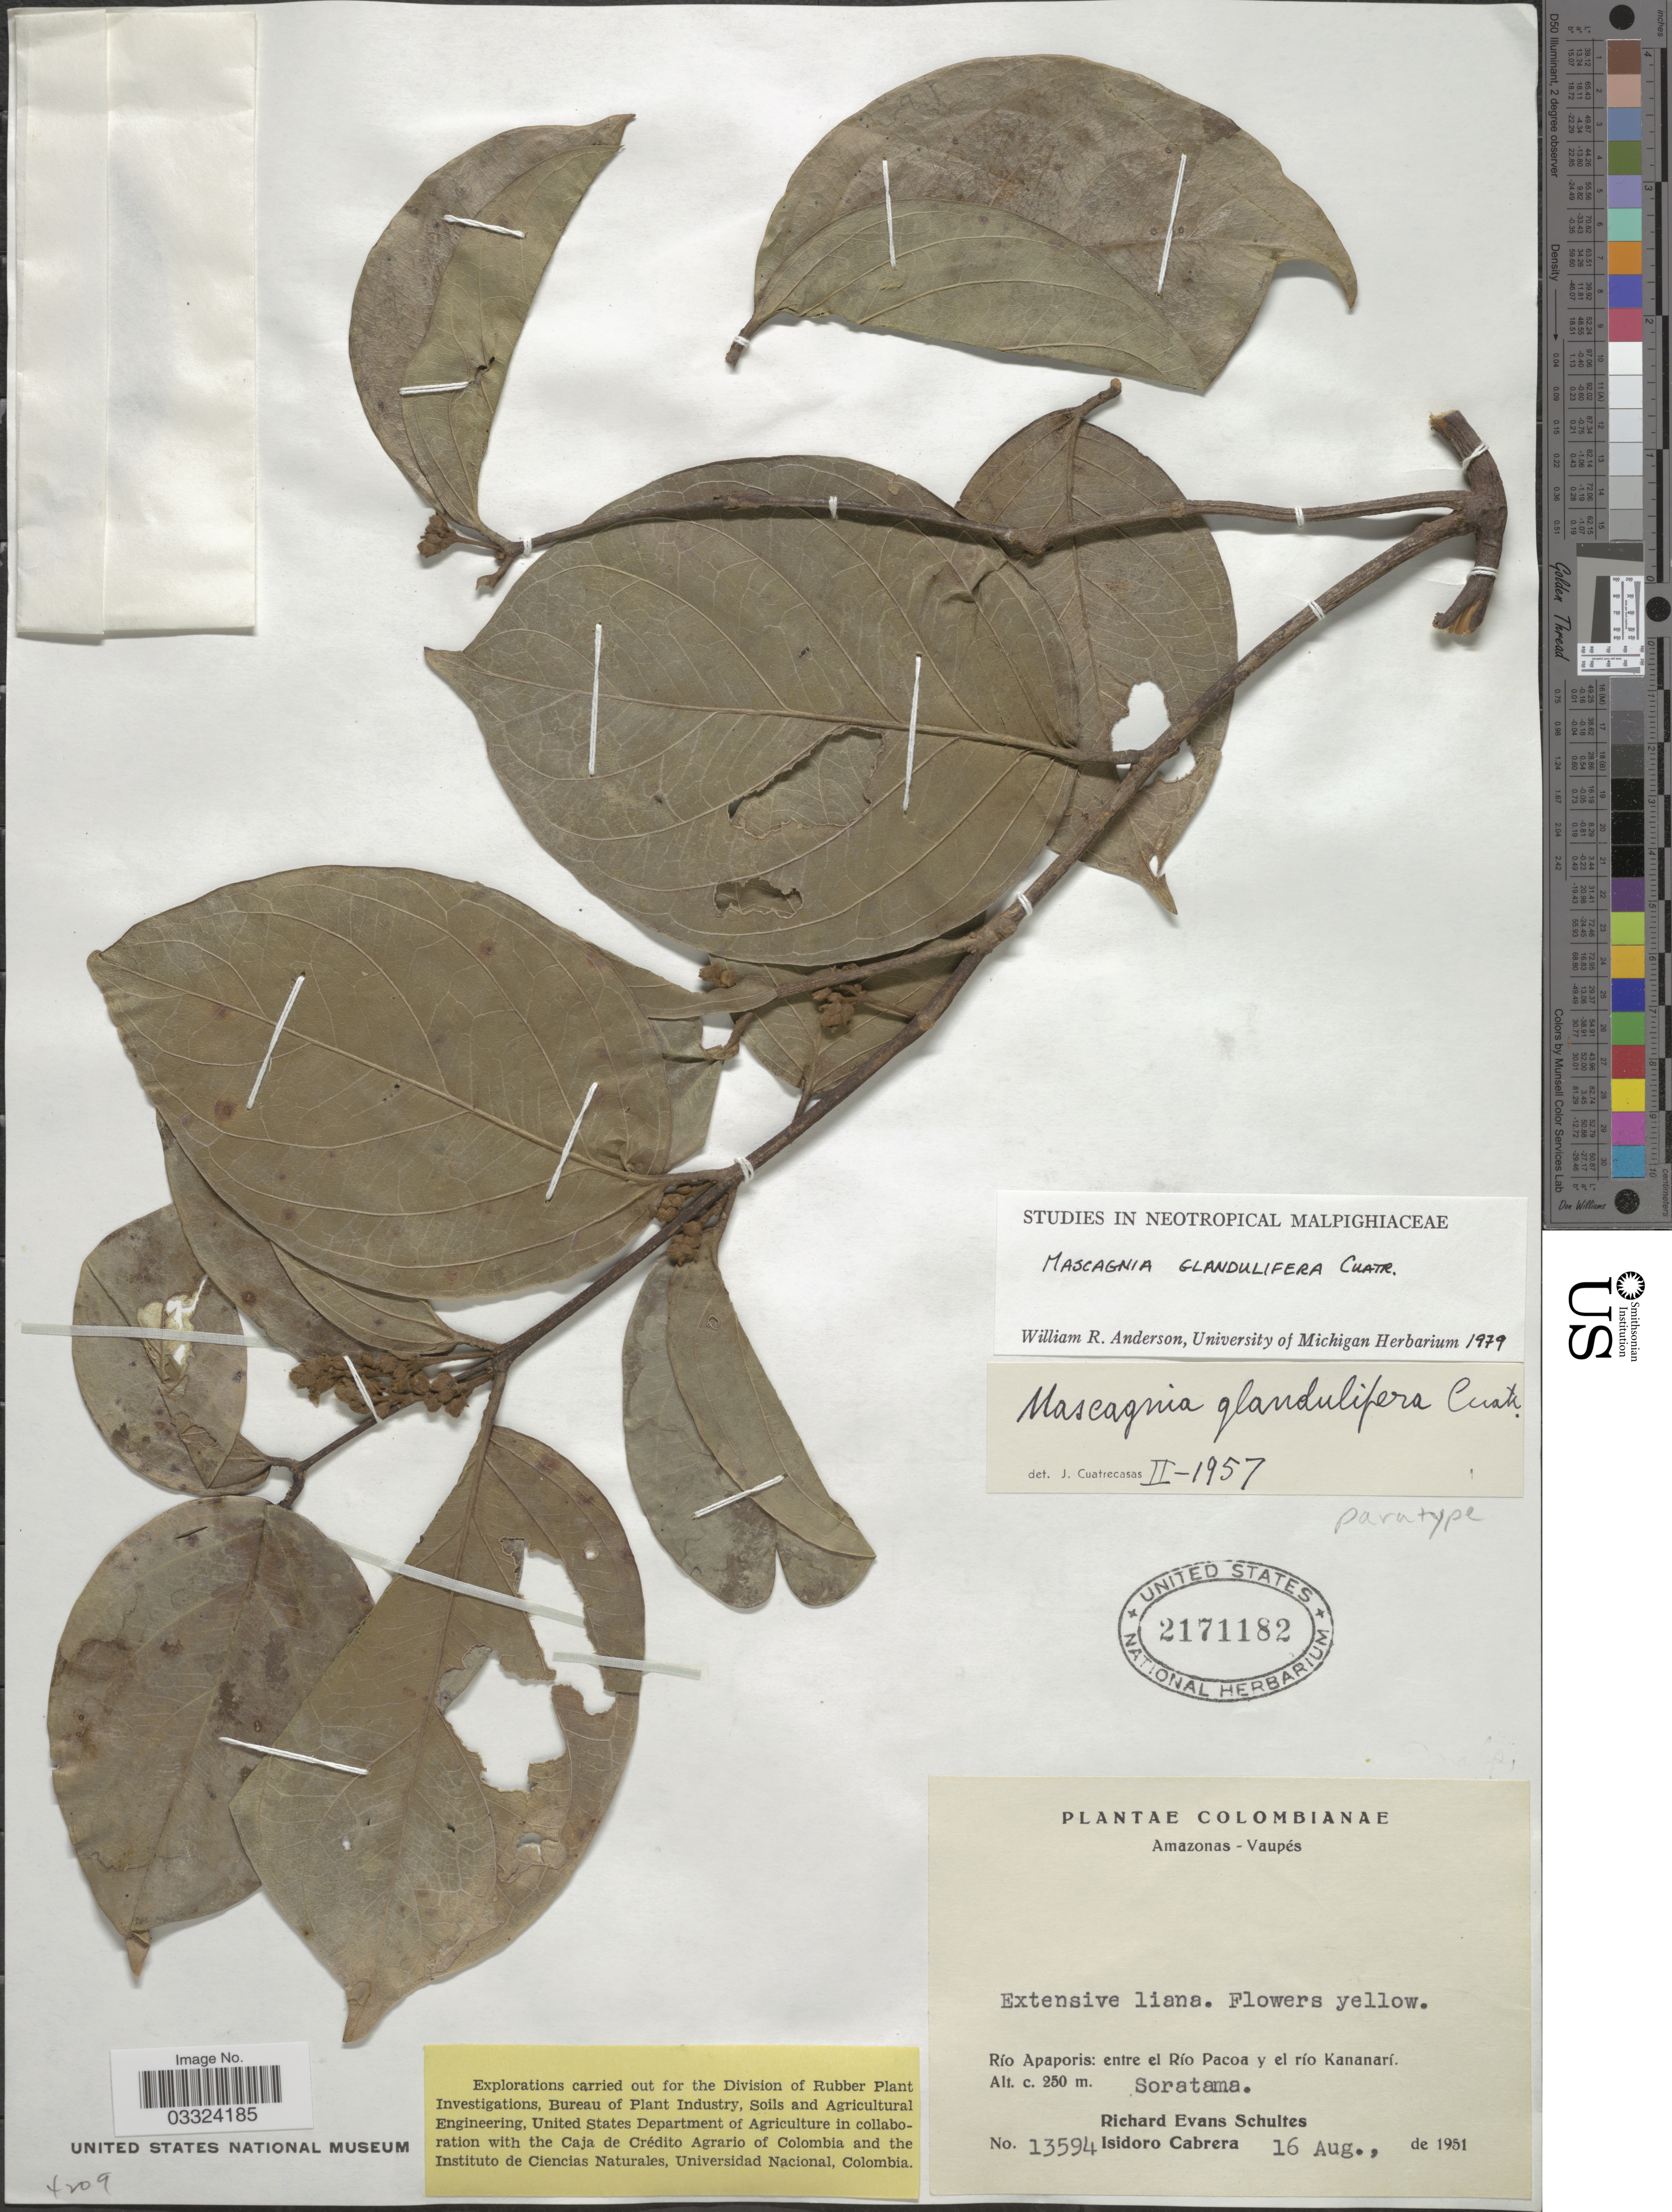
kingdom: Plantae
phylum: Tracheophyta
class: Magnoliopsida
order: Malpighiales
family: Malpighiaceae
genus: Christianella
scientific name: Christianella glandulifera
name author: (Cuatrec.) W.R. Anderson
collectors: R. E. Schultes & I. Cabrera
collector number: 13594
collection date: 1951-08-16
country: Colombia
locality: Amazona-Vaupés. Río Apaporis: entre el Río Pacoa y el río Kananarí. Soratama.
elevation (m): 250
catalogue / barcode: US 2171182